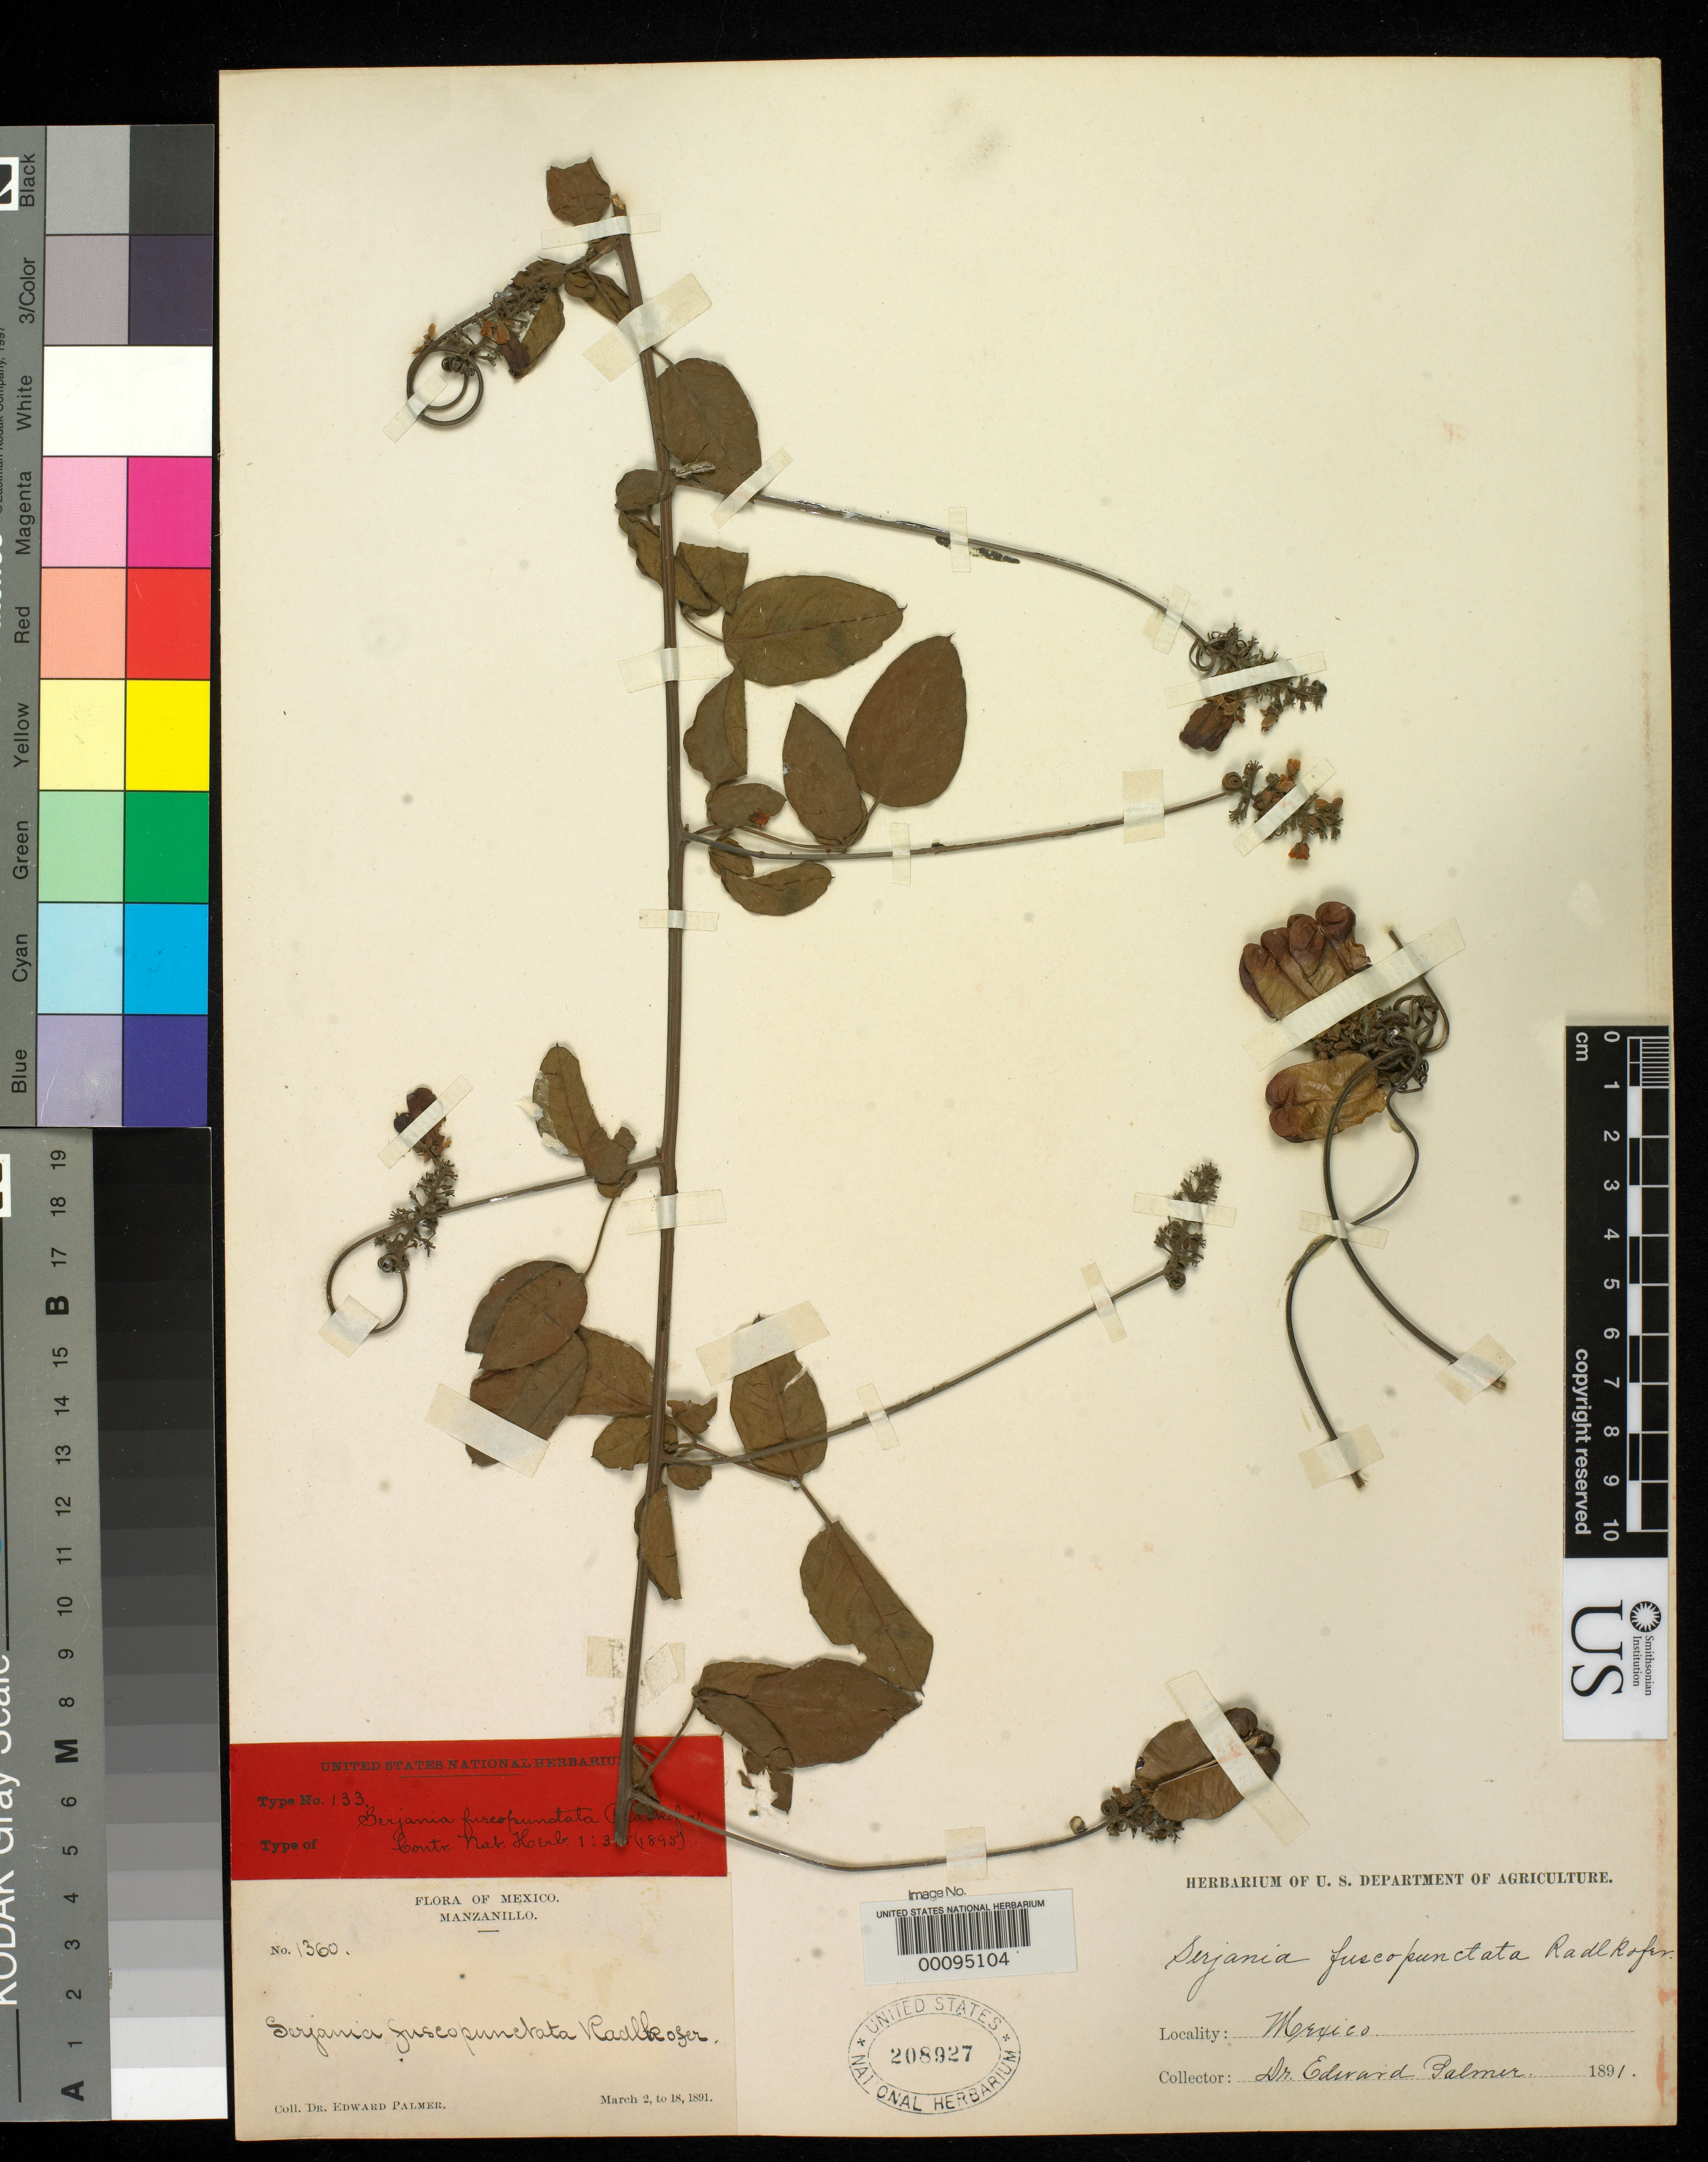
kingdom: Plantae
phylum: Tracheophyta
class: Magnoliopsida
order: Sapindales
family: Sapindaceae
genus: Serjania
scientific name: Serjania fuscopunctata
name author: Radlk.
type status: Type Collection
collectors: E. Palmer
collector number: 1360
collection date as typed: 02 Mar 1891 to 18 Mar 1891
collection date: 1891-03-02/1891-03-18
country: Mexico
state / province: Colima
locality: Manzanillo.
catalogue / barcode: US 208927